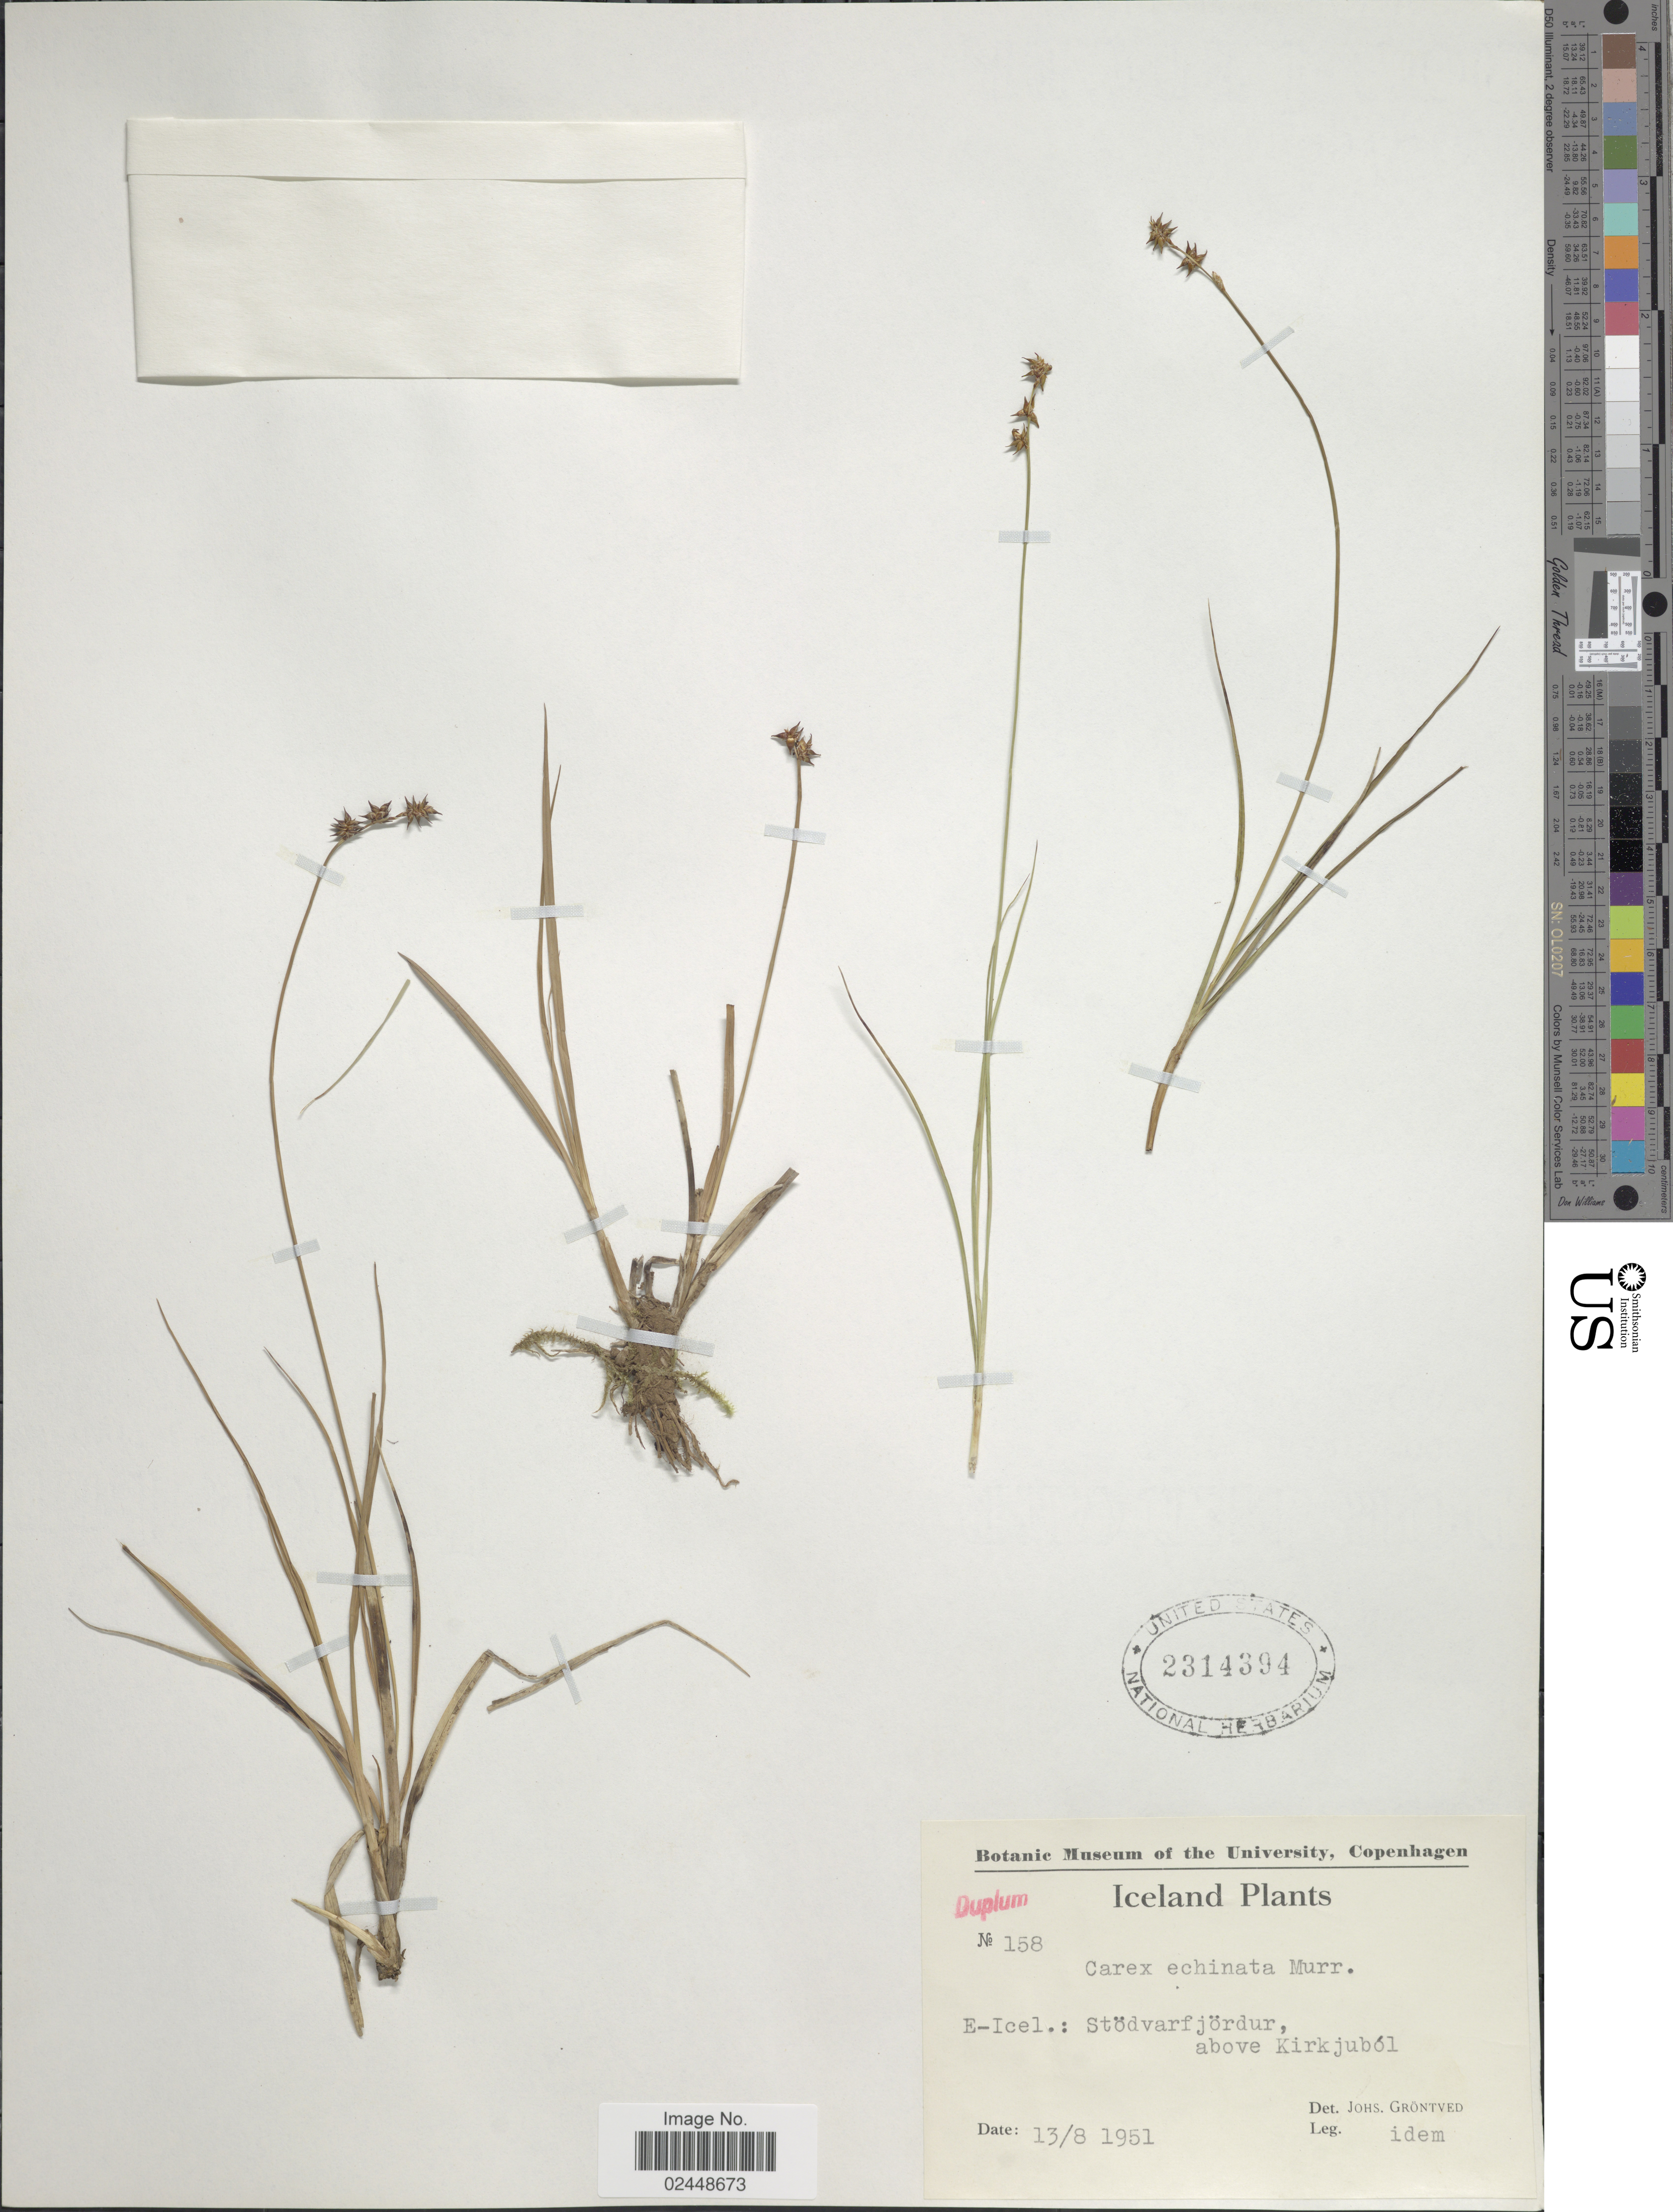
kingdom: Plantae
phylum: Tracheophyta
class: Liliopsida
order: Poales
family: Cyperaceae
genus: Carex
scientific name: Carex echinata subsp. echinata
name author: Murray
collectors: J. Gröntved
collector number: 158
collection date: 1951-08-13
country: Iceland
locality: E-Icel.: Stodvarfjorduf above Kirkjubol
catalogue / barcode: US 2314394